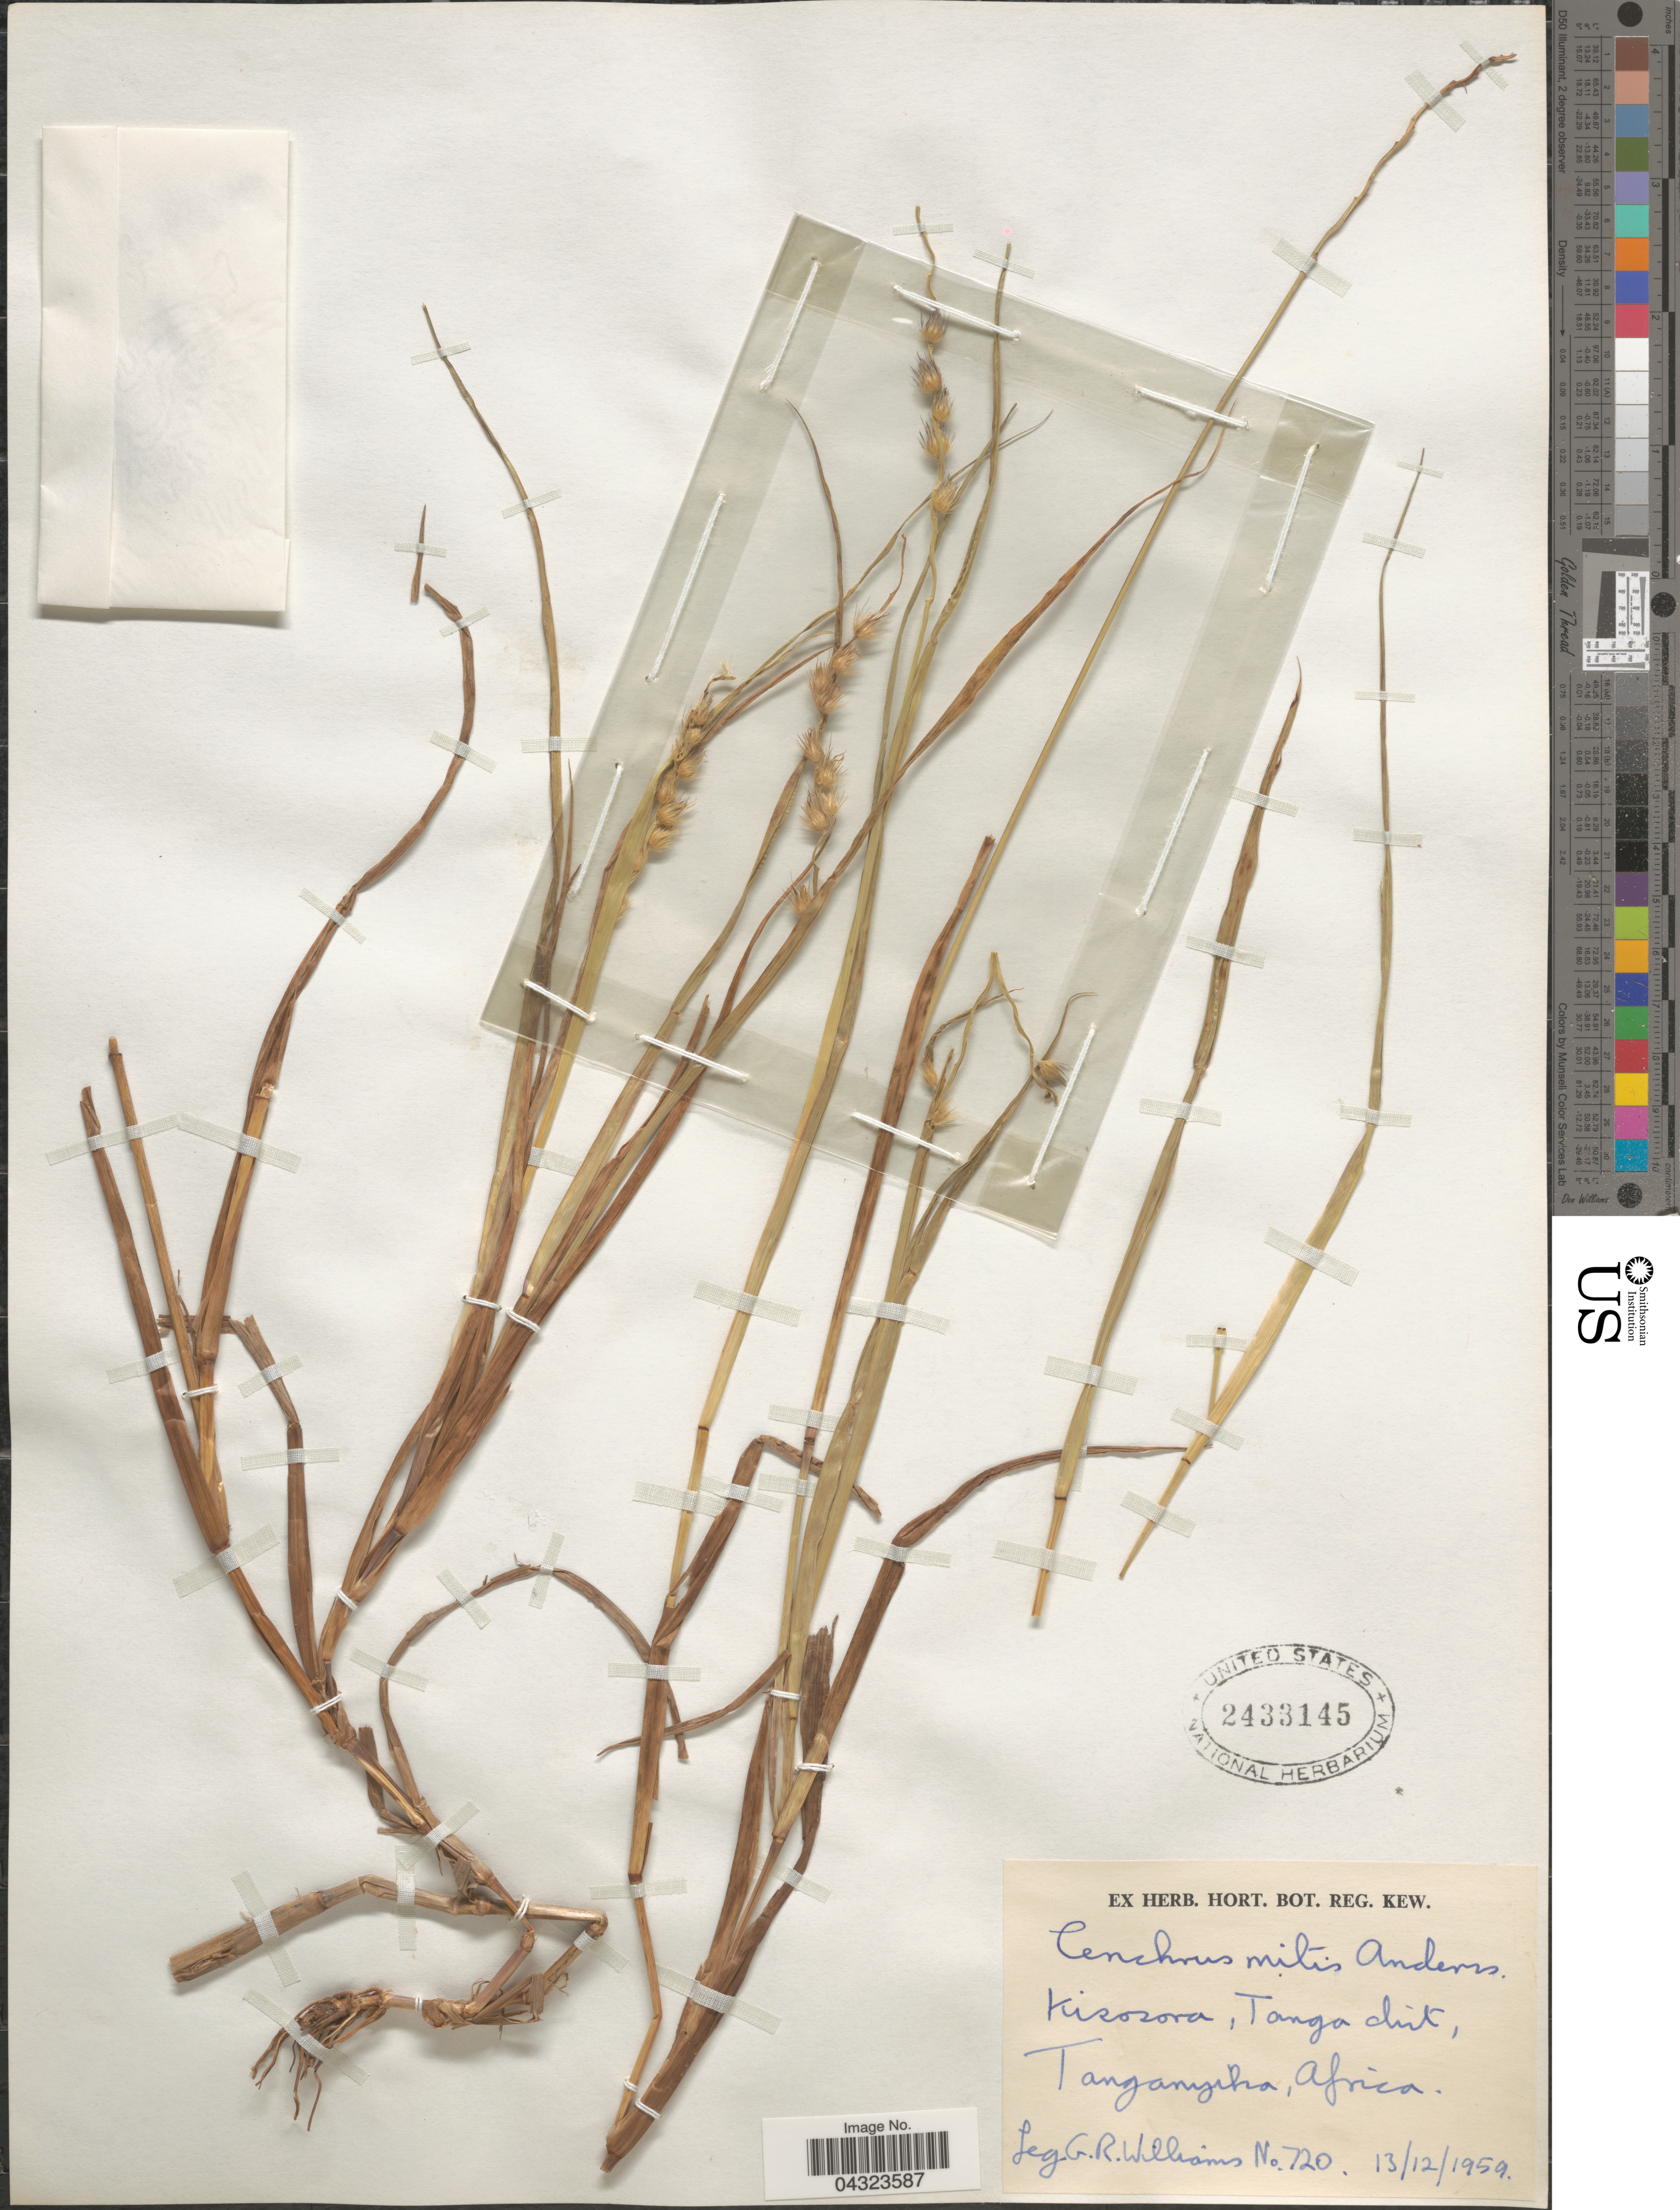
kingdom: Plantae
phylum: Tracheophyta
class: Liliopsida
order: Poales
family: Poaceae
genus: Cenchrus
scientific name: Cenchrus mitis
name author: Andersson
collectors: G. Williams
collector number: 720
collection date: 1959-12-13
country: Tanzania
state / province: Tanga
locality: Kisosora, Tanga dist, Tanganyika.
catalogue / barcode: US 2433145